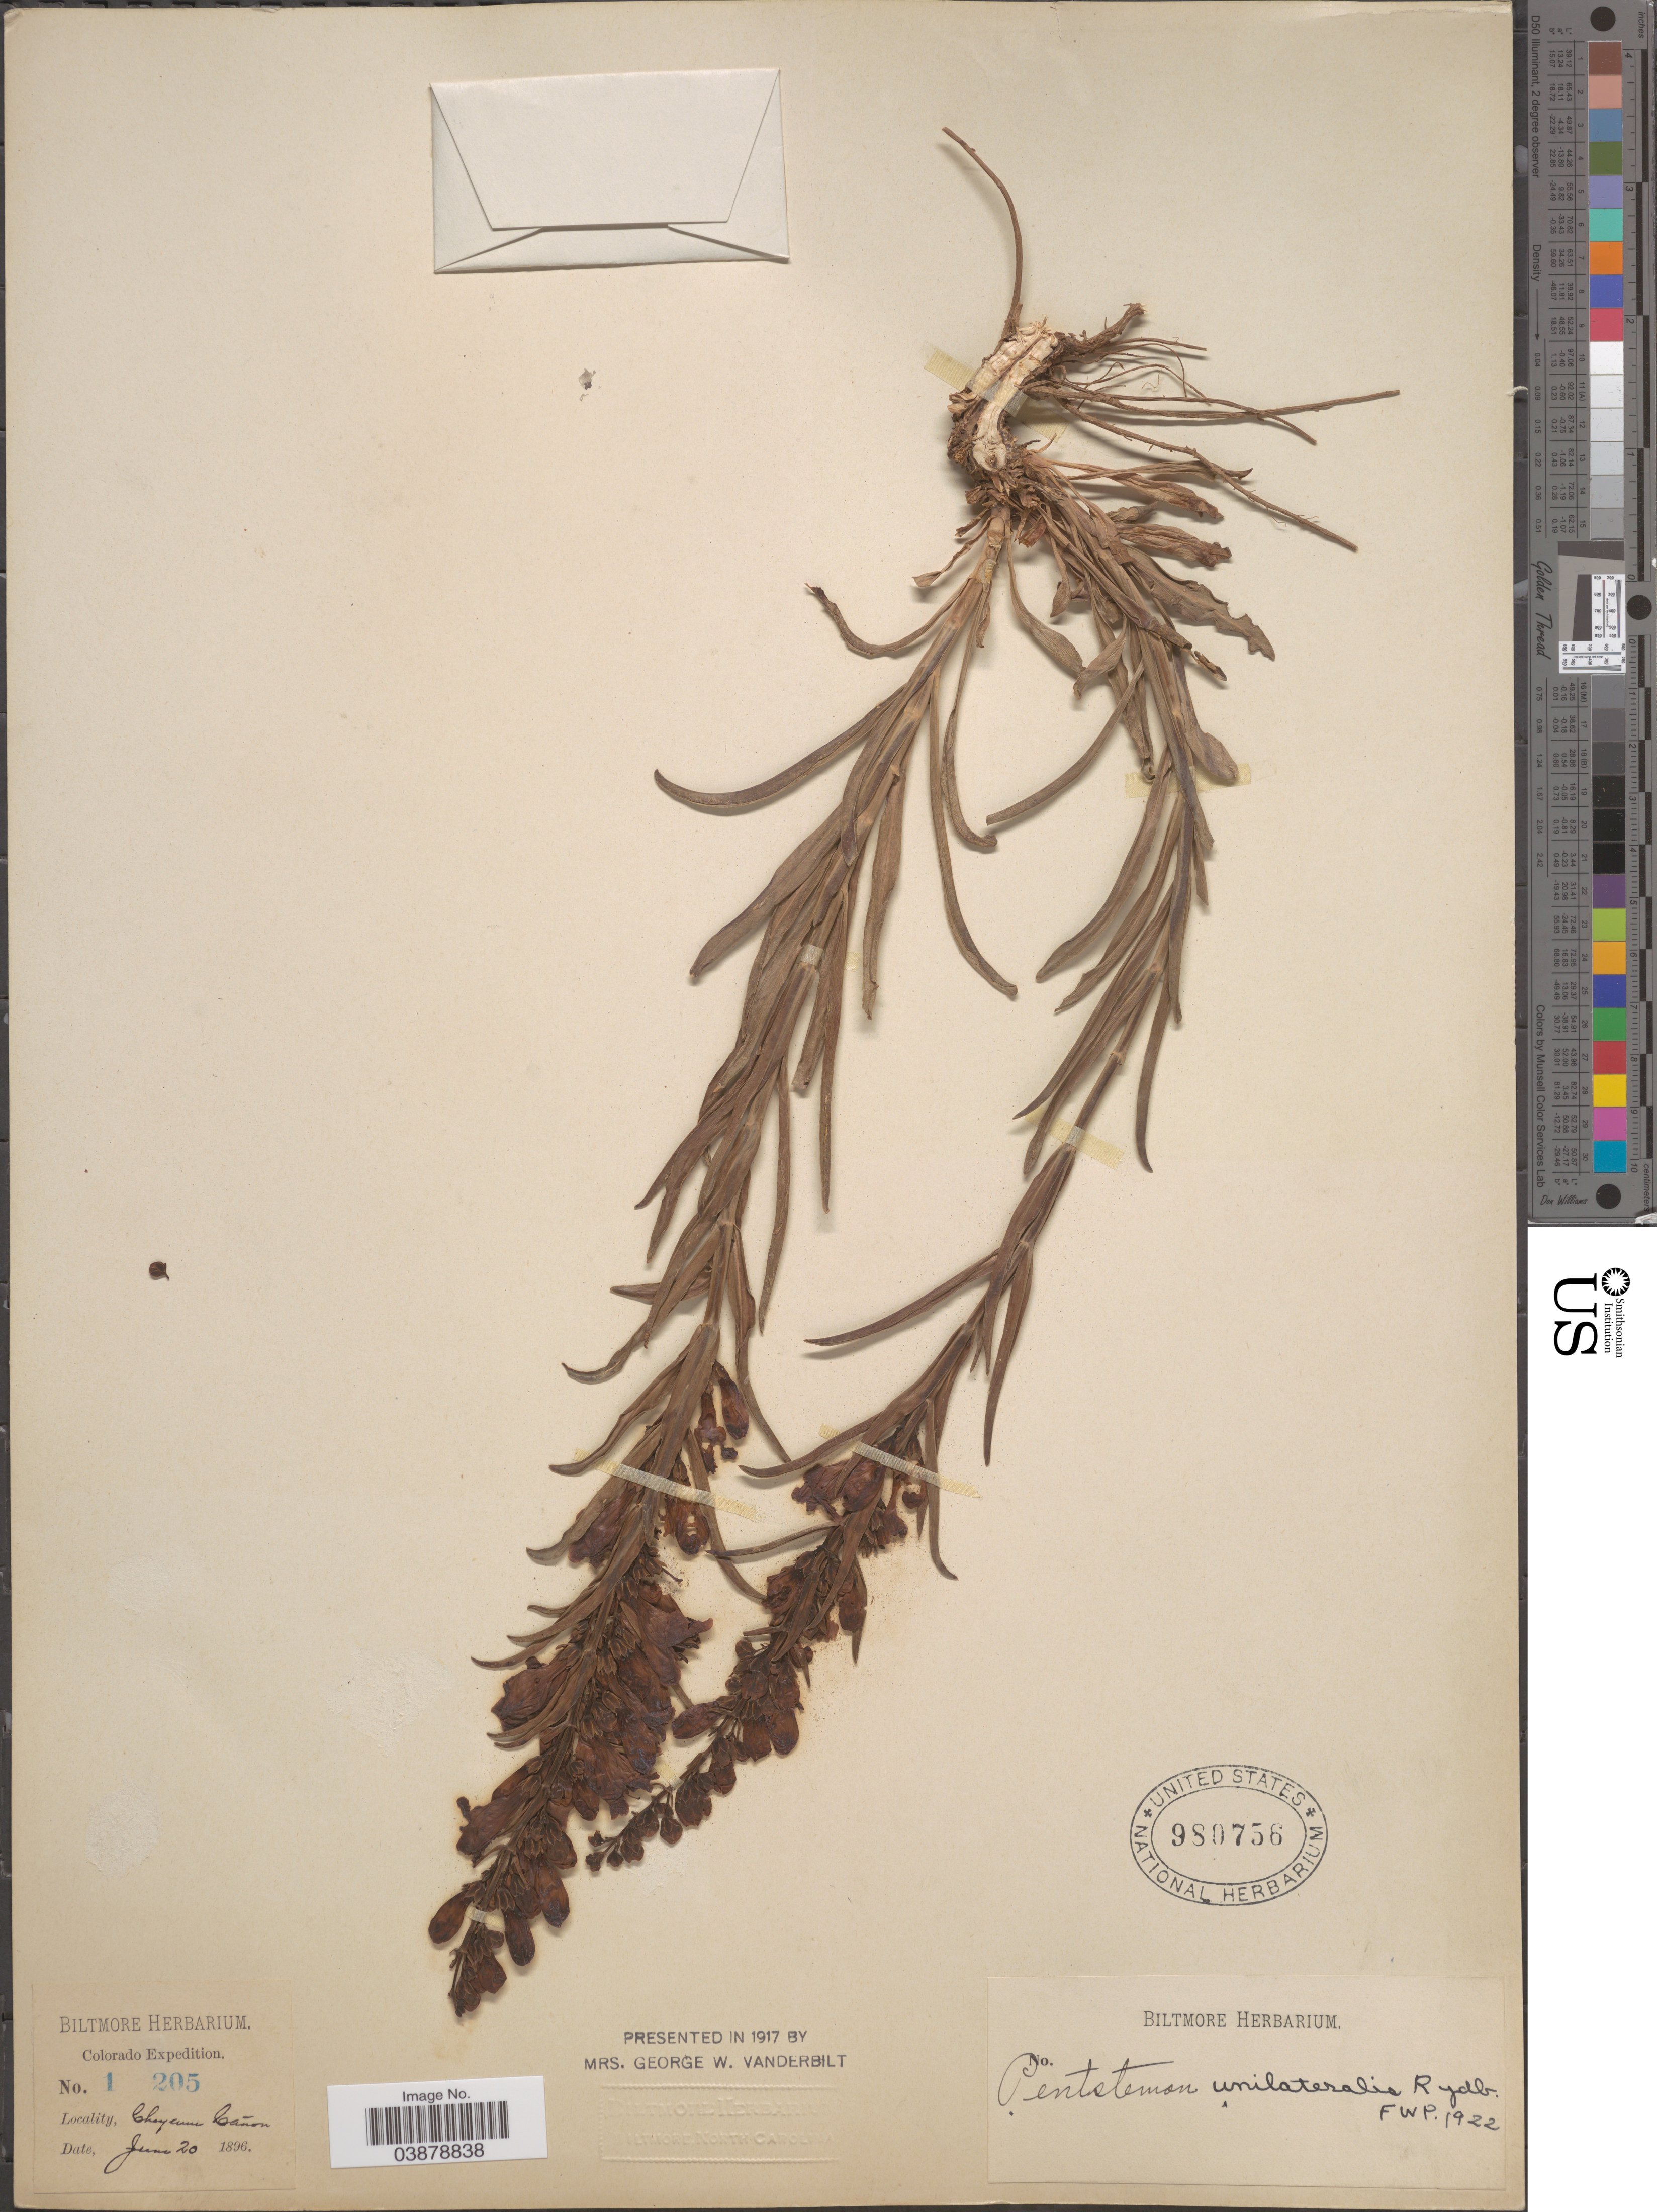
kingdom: Plantae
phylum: Tracheophyta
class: Magnoliopsida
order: Lamiales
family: Plantaginaceae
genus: Penstemon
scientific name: Penstemon unilateralis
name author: Rydb.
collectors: ex herb. Biltmore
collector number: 1205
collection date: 1896-06-20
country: United States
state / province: Colorado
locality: Cheyenne Cañon.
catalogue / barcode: US 980756